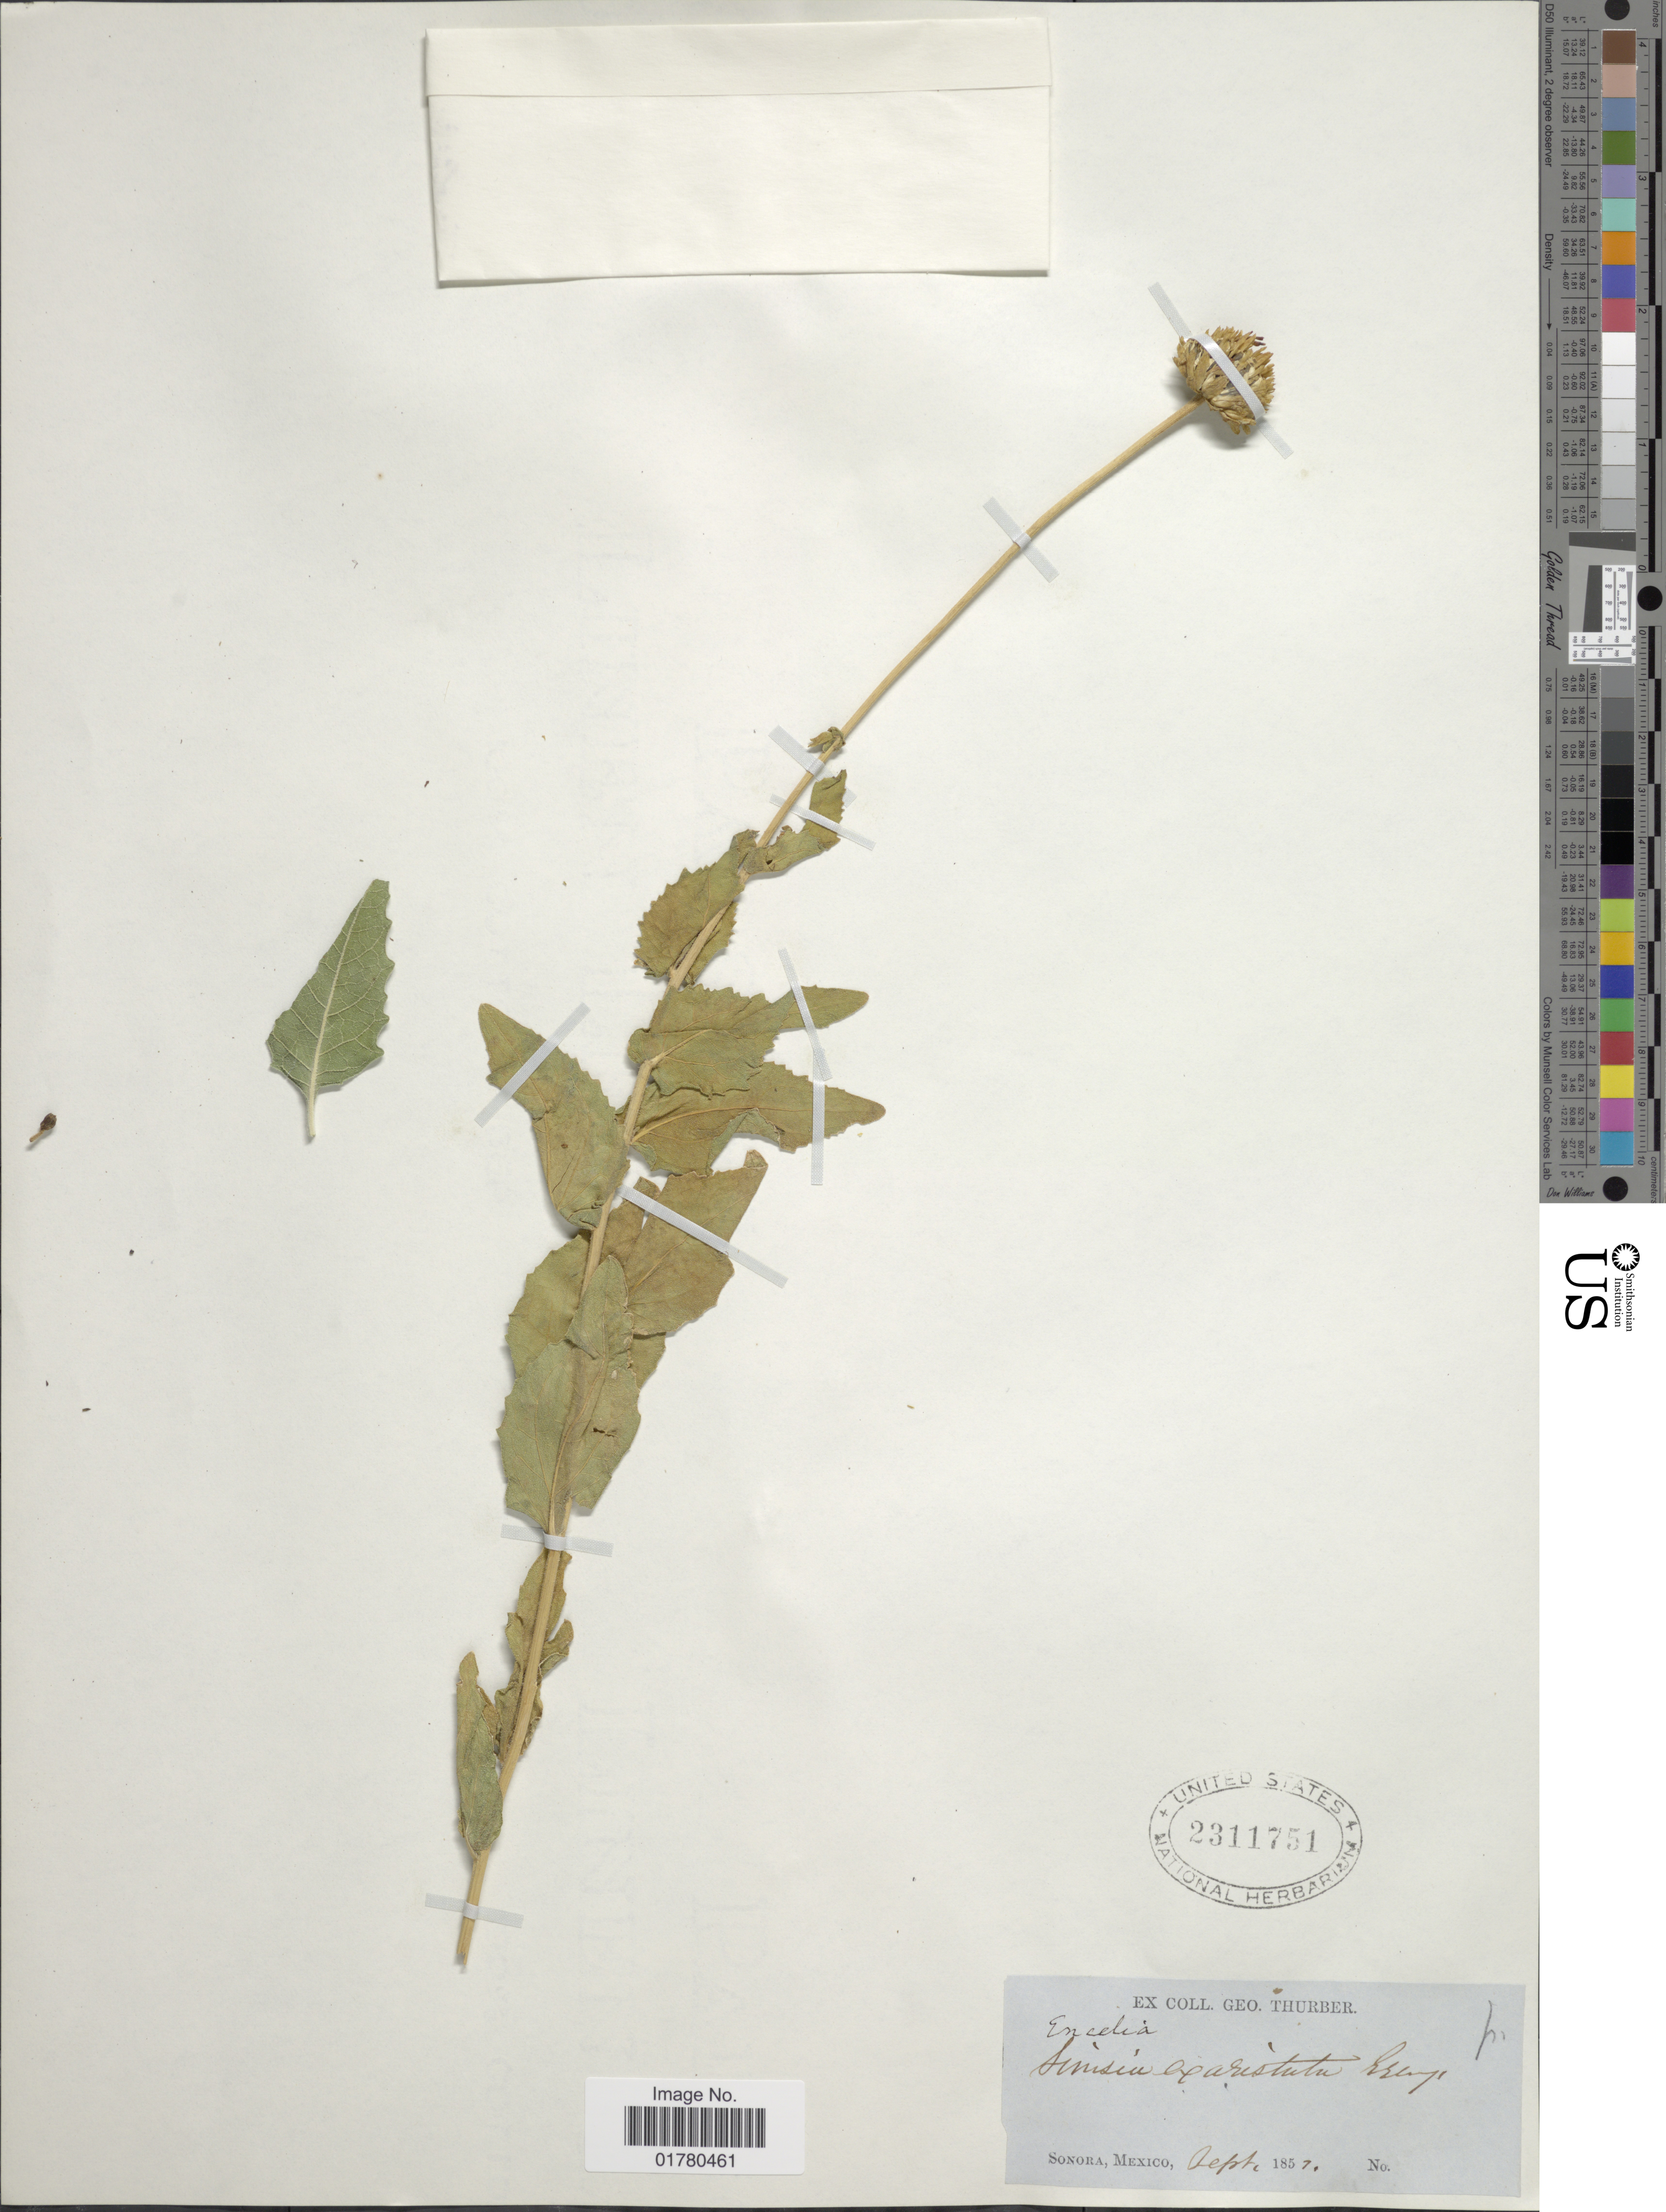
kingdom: Plantae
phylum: Tracheophyta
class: Magnoliopsida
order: Asterales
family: Asteraceae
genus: Verbesina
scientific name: Verbesina sp.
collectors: G. Thurber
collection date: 1857-09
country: Mexico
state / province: Sonora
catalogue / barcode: US 2311751